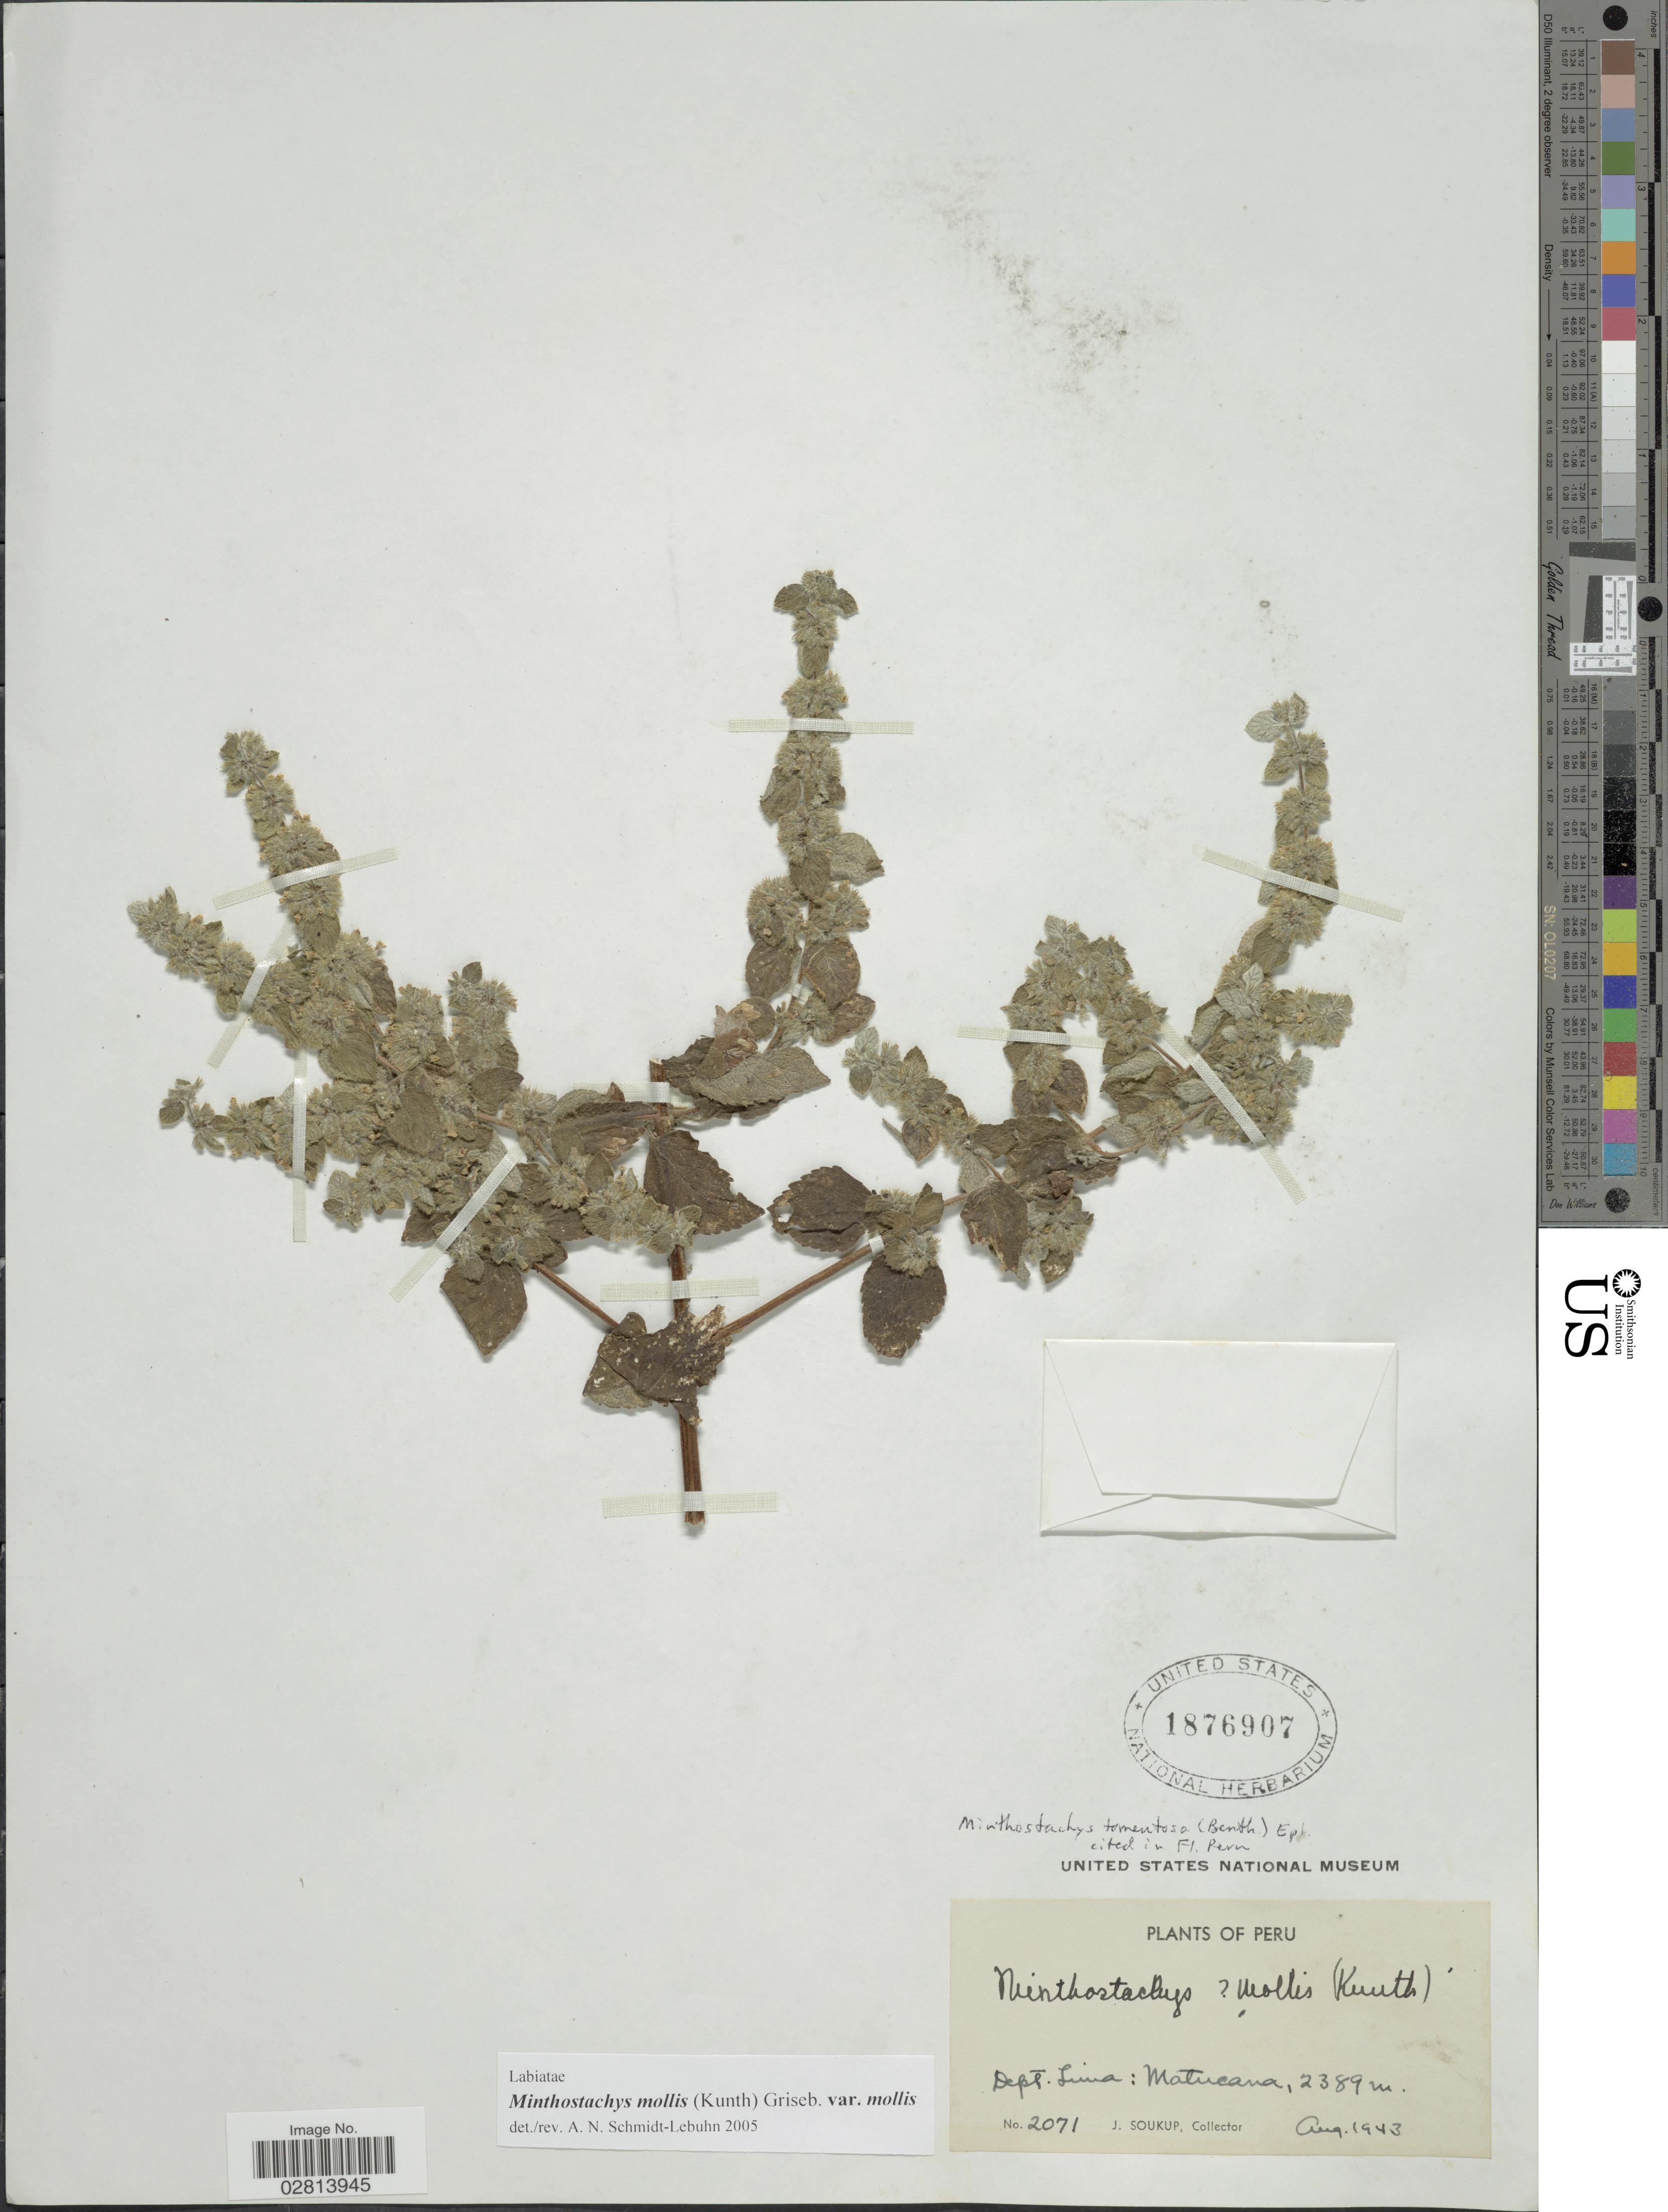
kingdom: Plantae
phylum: Tracheophyta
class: Magnoliopsida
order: Lamiales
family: Lamiaceae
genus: Minthostachys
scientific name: Minthostachys mollis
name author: (Kunth) Griseb.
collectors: J. Soukup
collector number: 2071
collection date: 1943-08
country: Peru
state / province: Lima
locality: Dept.: Lima: Matucana.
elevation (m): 2389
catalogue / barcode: US 1876907